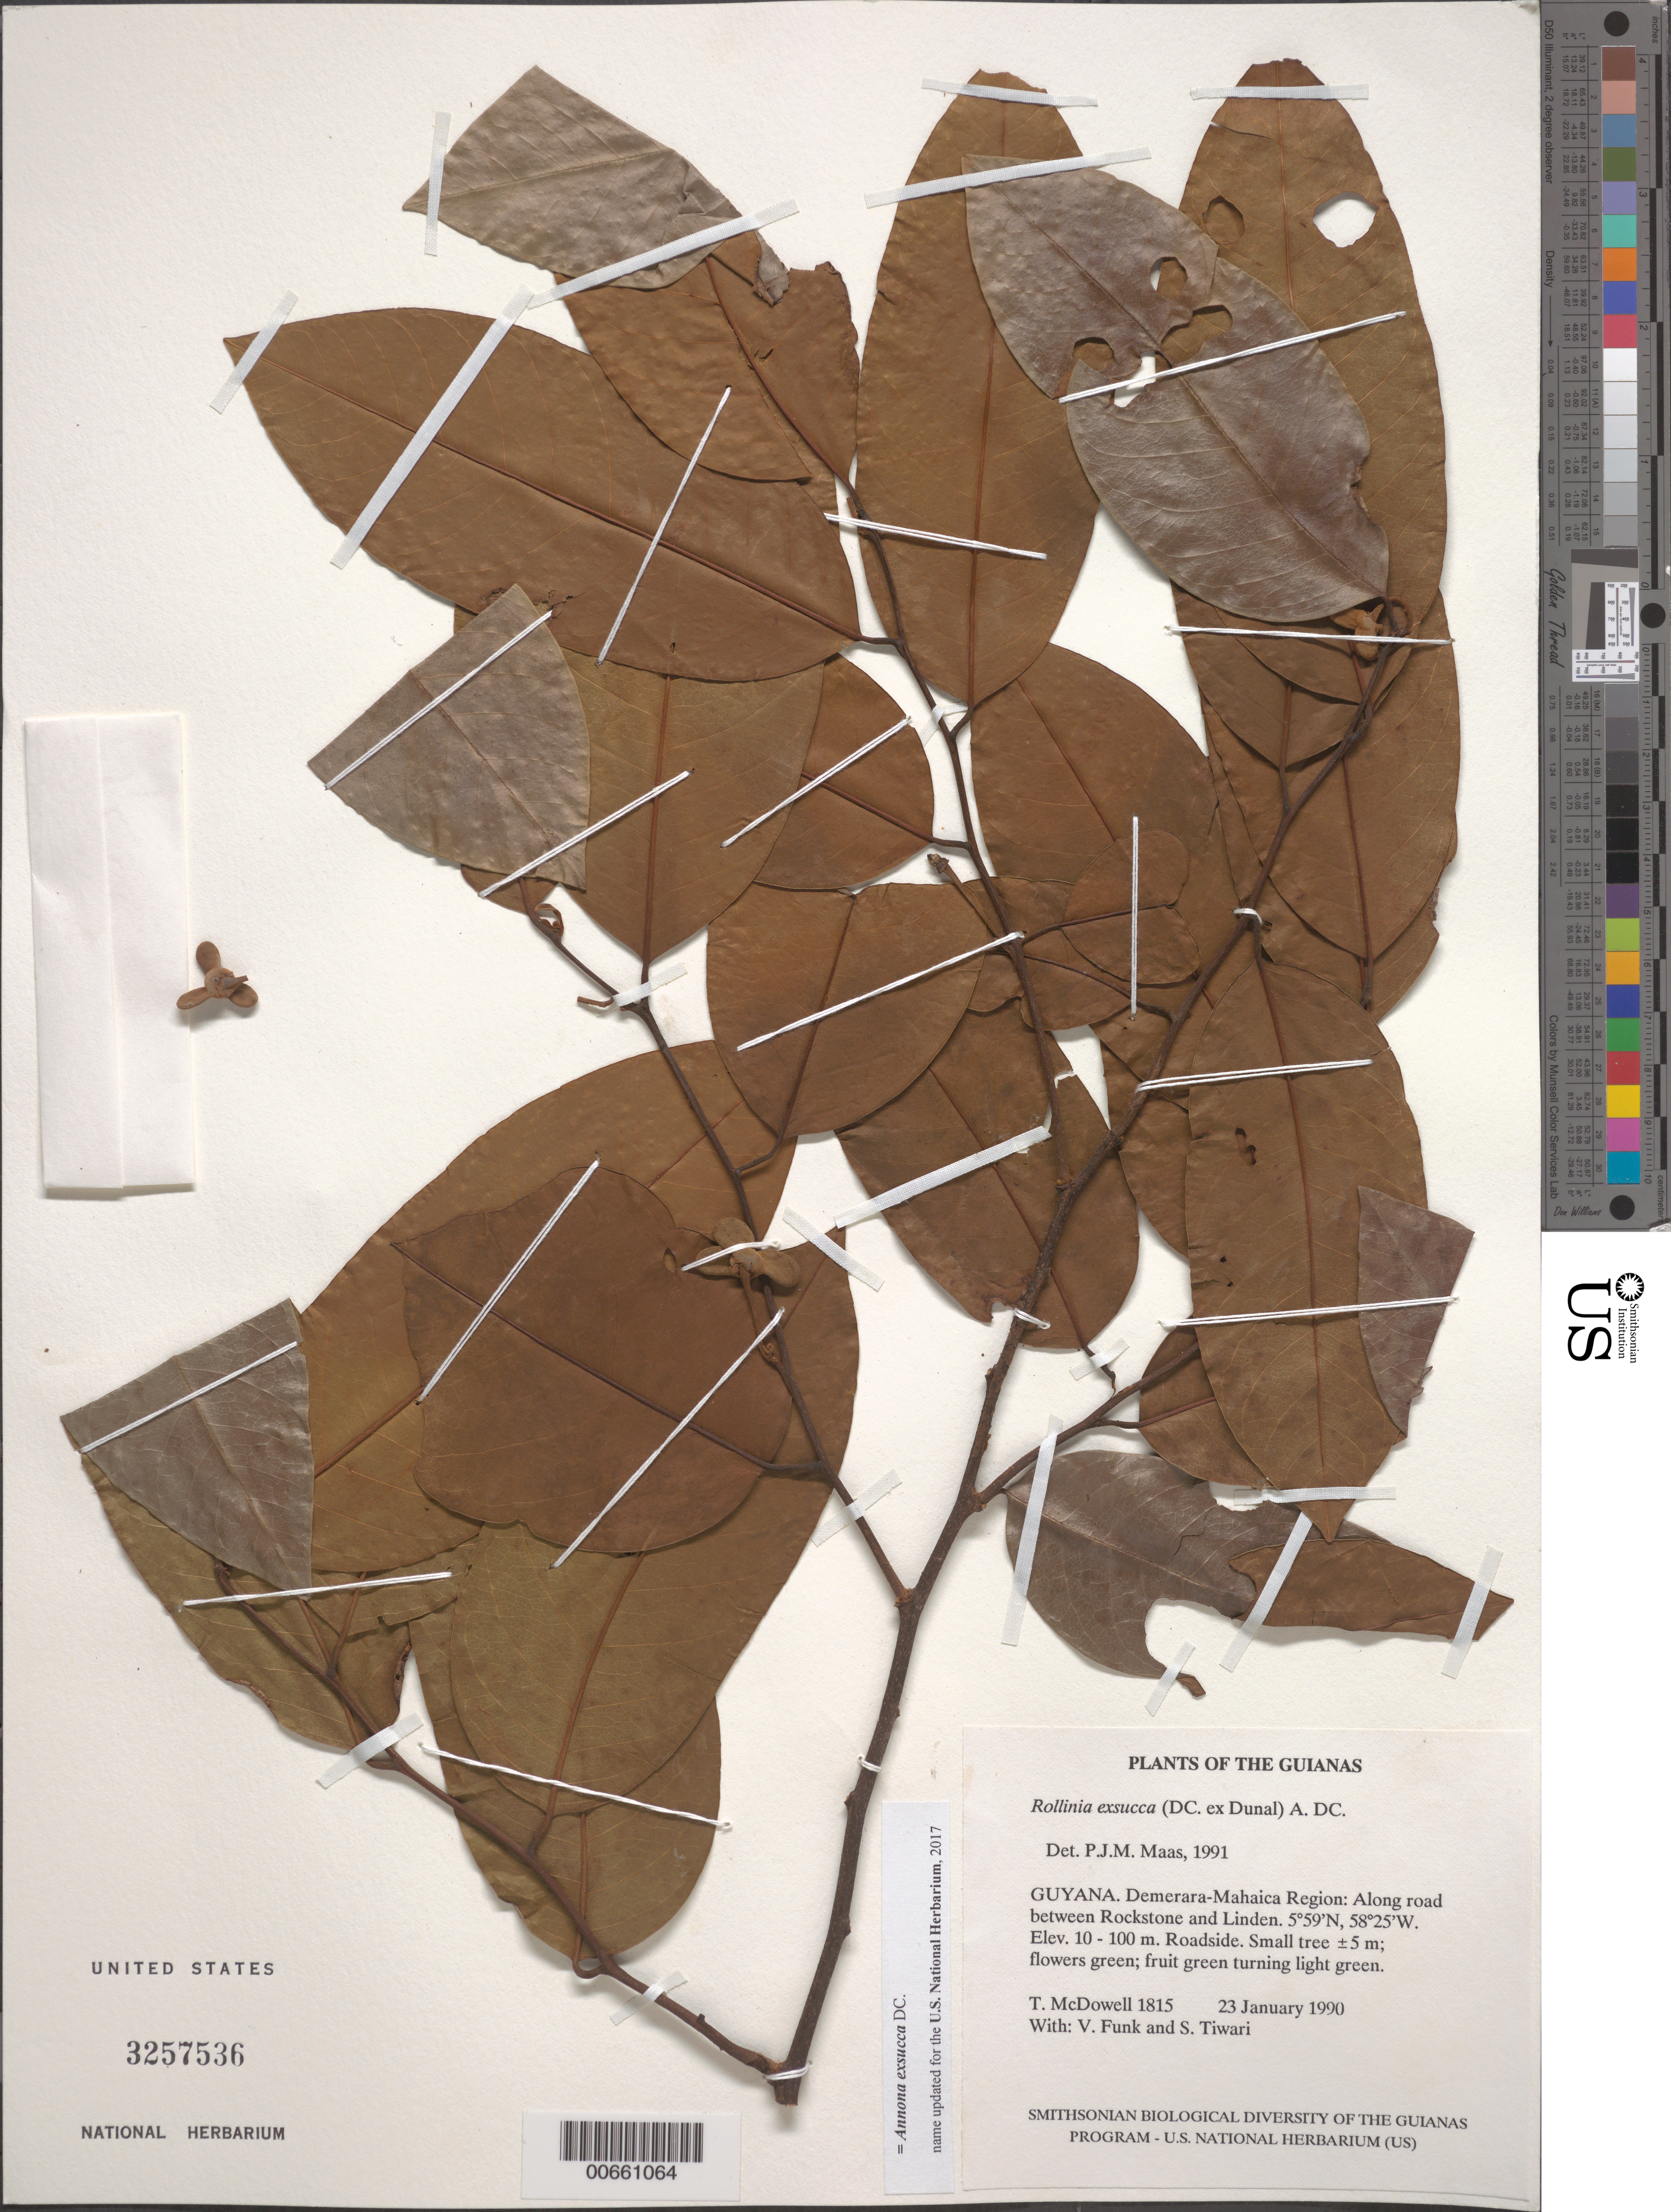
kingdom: Plantae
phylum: Tracheophyta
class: Magnoliopsida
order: Magnoliales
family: Annonaceae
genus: Annona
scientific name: Annona exsucca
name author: DC. ex Dunal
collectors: T. McDowell, V. Funk & S. Tiwari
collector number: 1815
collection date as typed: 23 January 1990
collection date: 1990-01-23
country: Guyana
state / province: Demerara-Mahaica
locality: Along road between Rockstone and Linden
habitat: Roadside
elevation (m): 10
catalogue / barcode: US 3257536